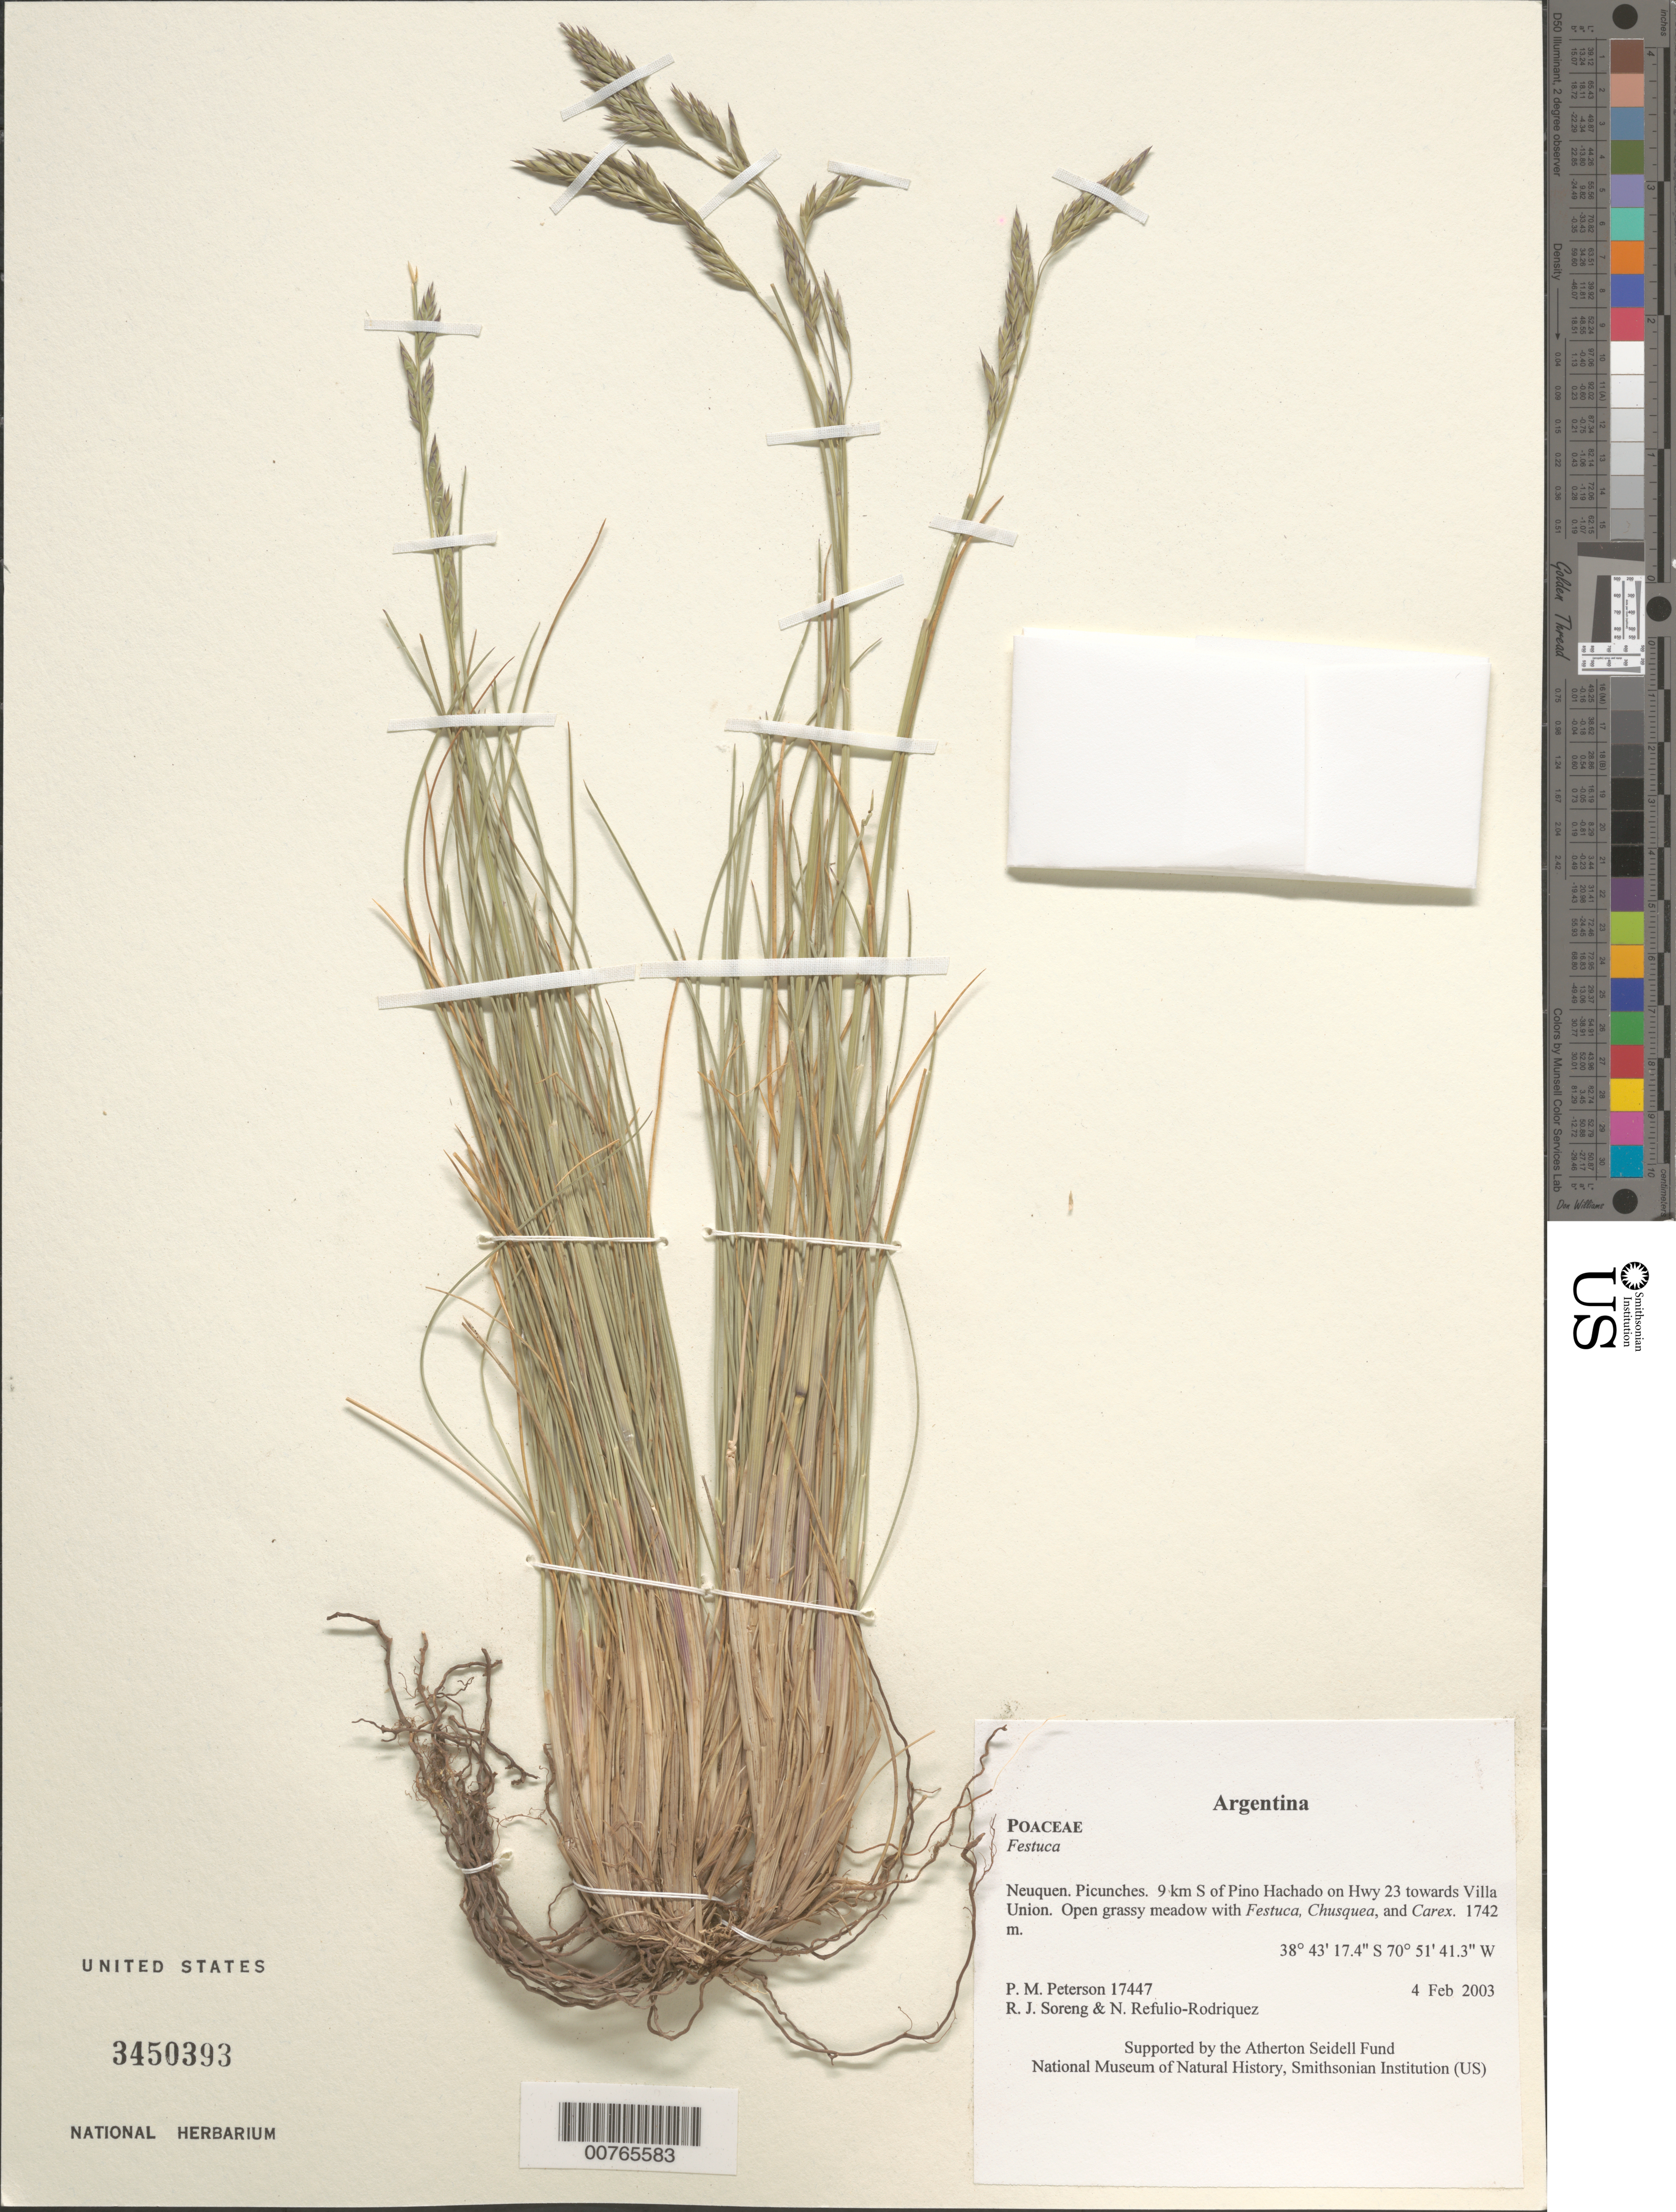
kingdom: Plantae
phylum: Tracheophyta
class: Liliopsida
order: Poales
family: Poaceae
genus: Festuca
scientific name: Festuca sp.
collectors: P. M. Peterson, R. J. Soreng & N. Refulio-Rodríguez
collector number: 17447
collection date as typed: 04 Feb 2003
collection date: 2003-02-04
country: Argentina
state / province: Neuquen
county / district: Picunches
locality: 9 km S of Pino Hachado on Hwy 23 towards Villa Union. Open grassy meadow with Festuca, Chusquea, and Carex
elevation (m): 1742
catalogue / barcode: US 3450393